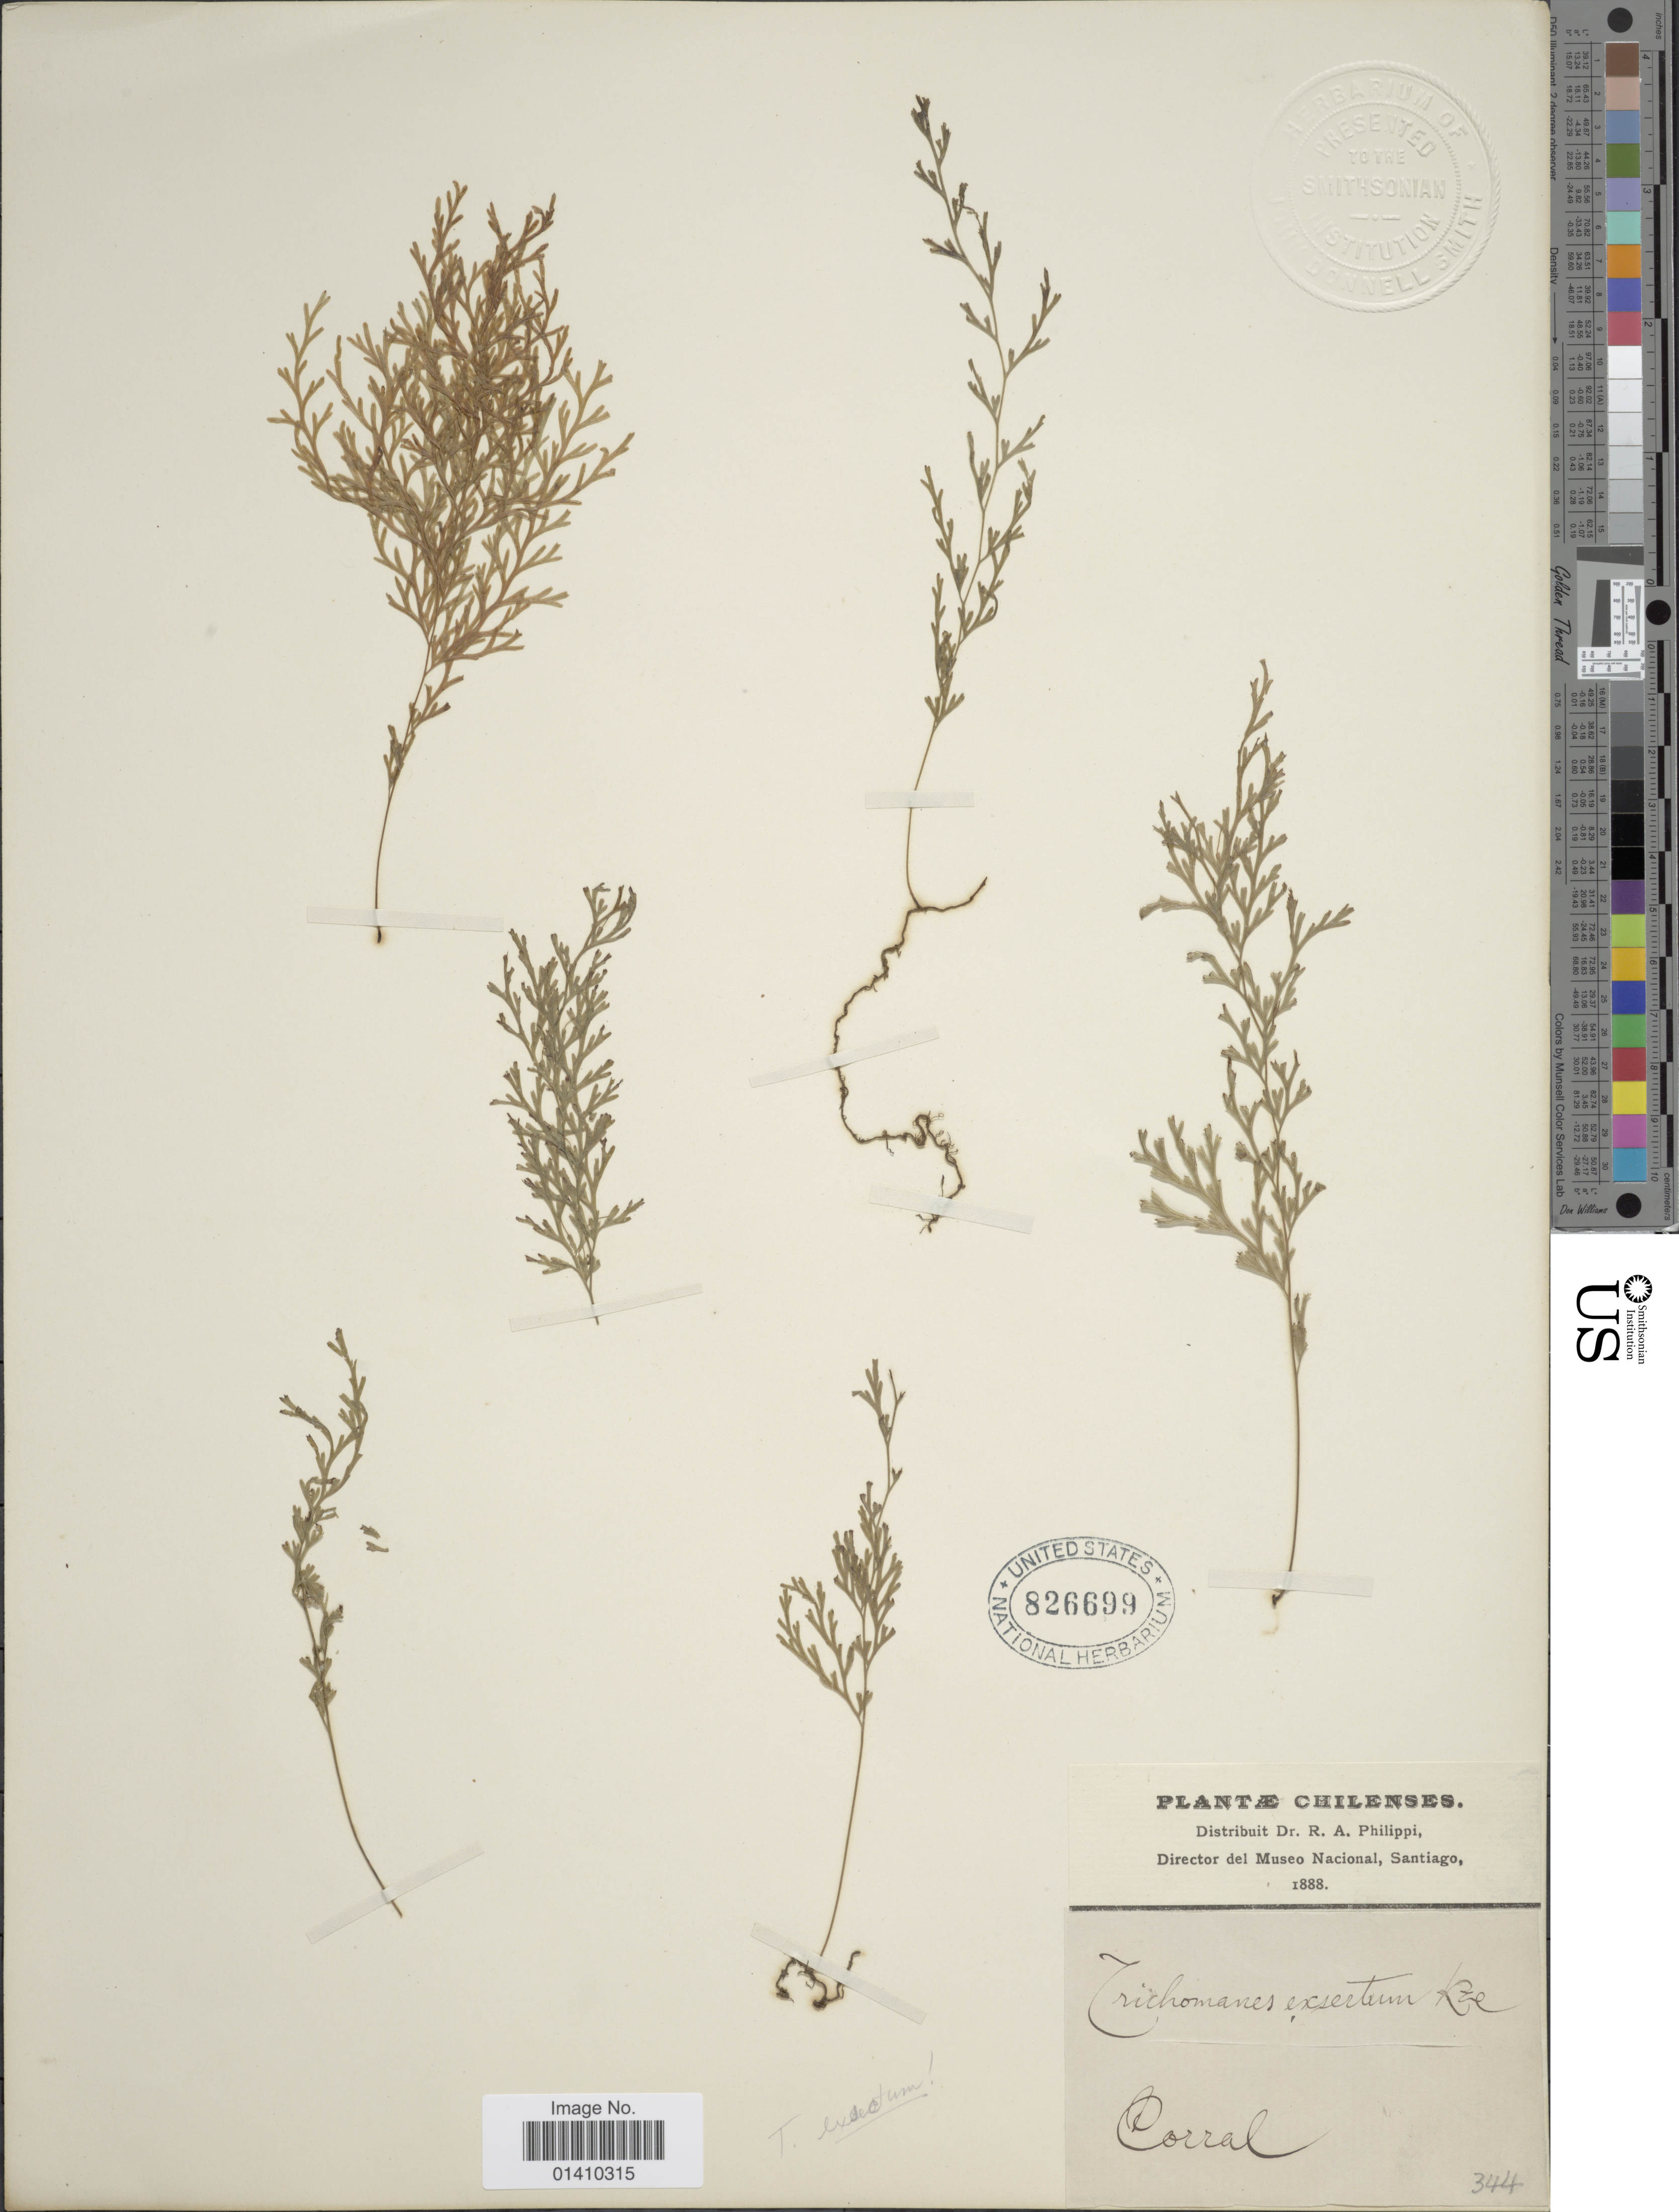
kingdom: Plantae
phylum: Tracheophyta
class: Polypodiopsida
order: Hymenophyllales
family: Hymenophyllaceae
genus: Polyphlebium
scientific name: Polyphlebium exsectum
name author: (Kunze) Ebihara & Dubuisson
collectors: R. A. Philippi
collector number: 344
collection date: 1888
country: Chile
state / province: Región Metropolitana (RM)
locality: Santiago, Corral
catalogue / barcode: US 826699